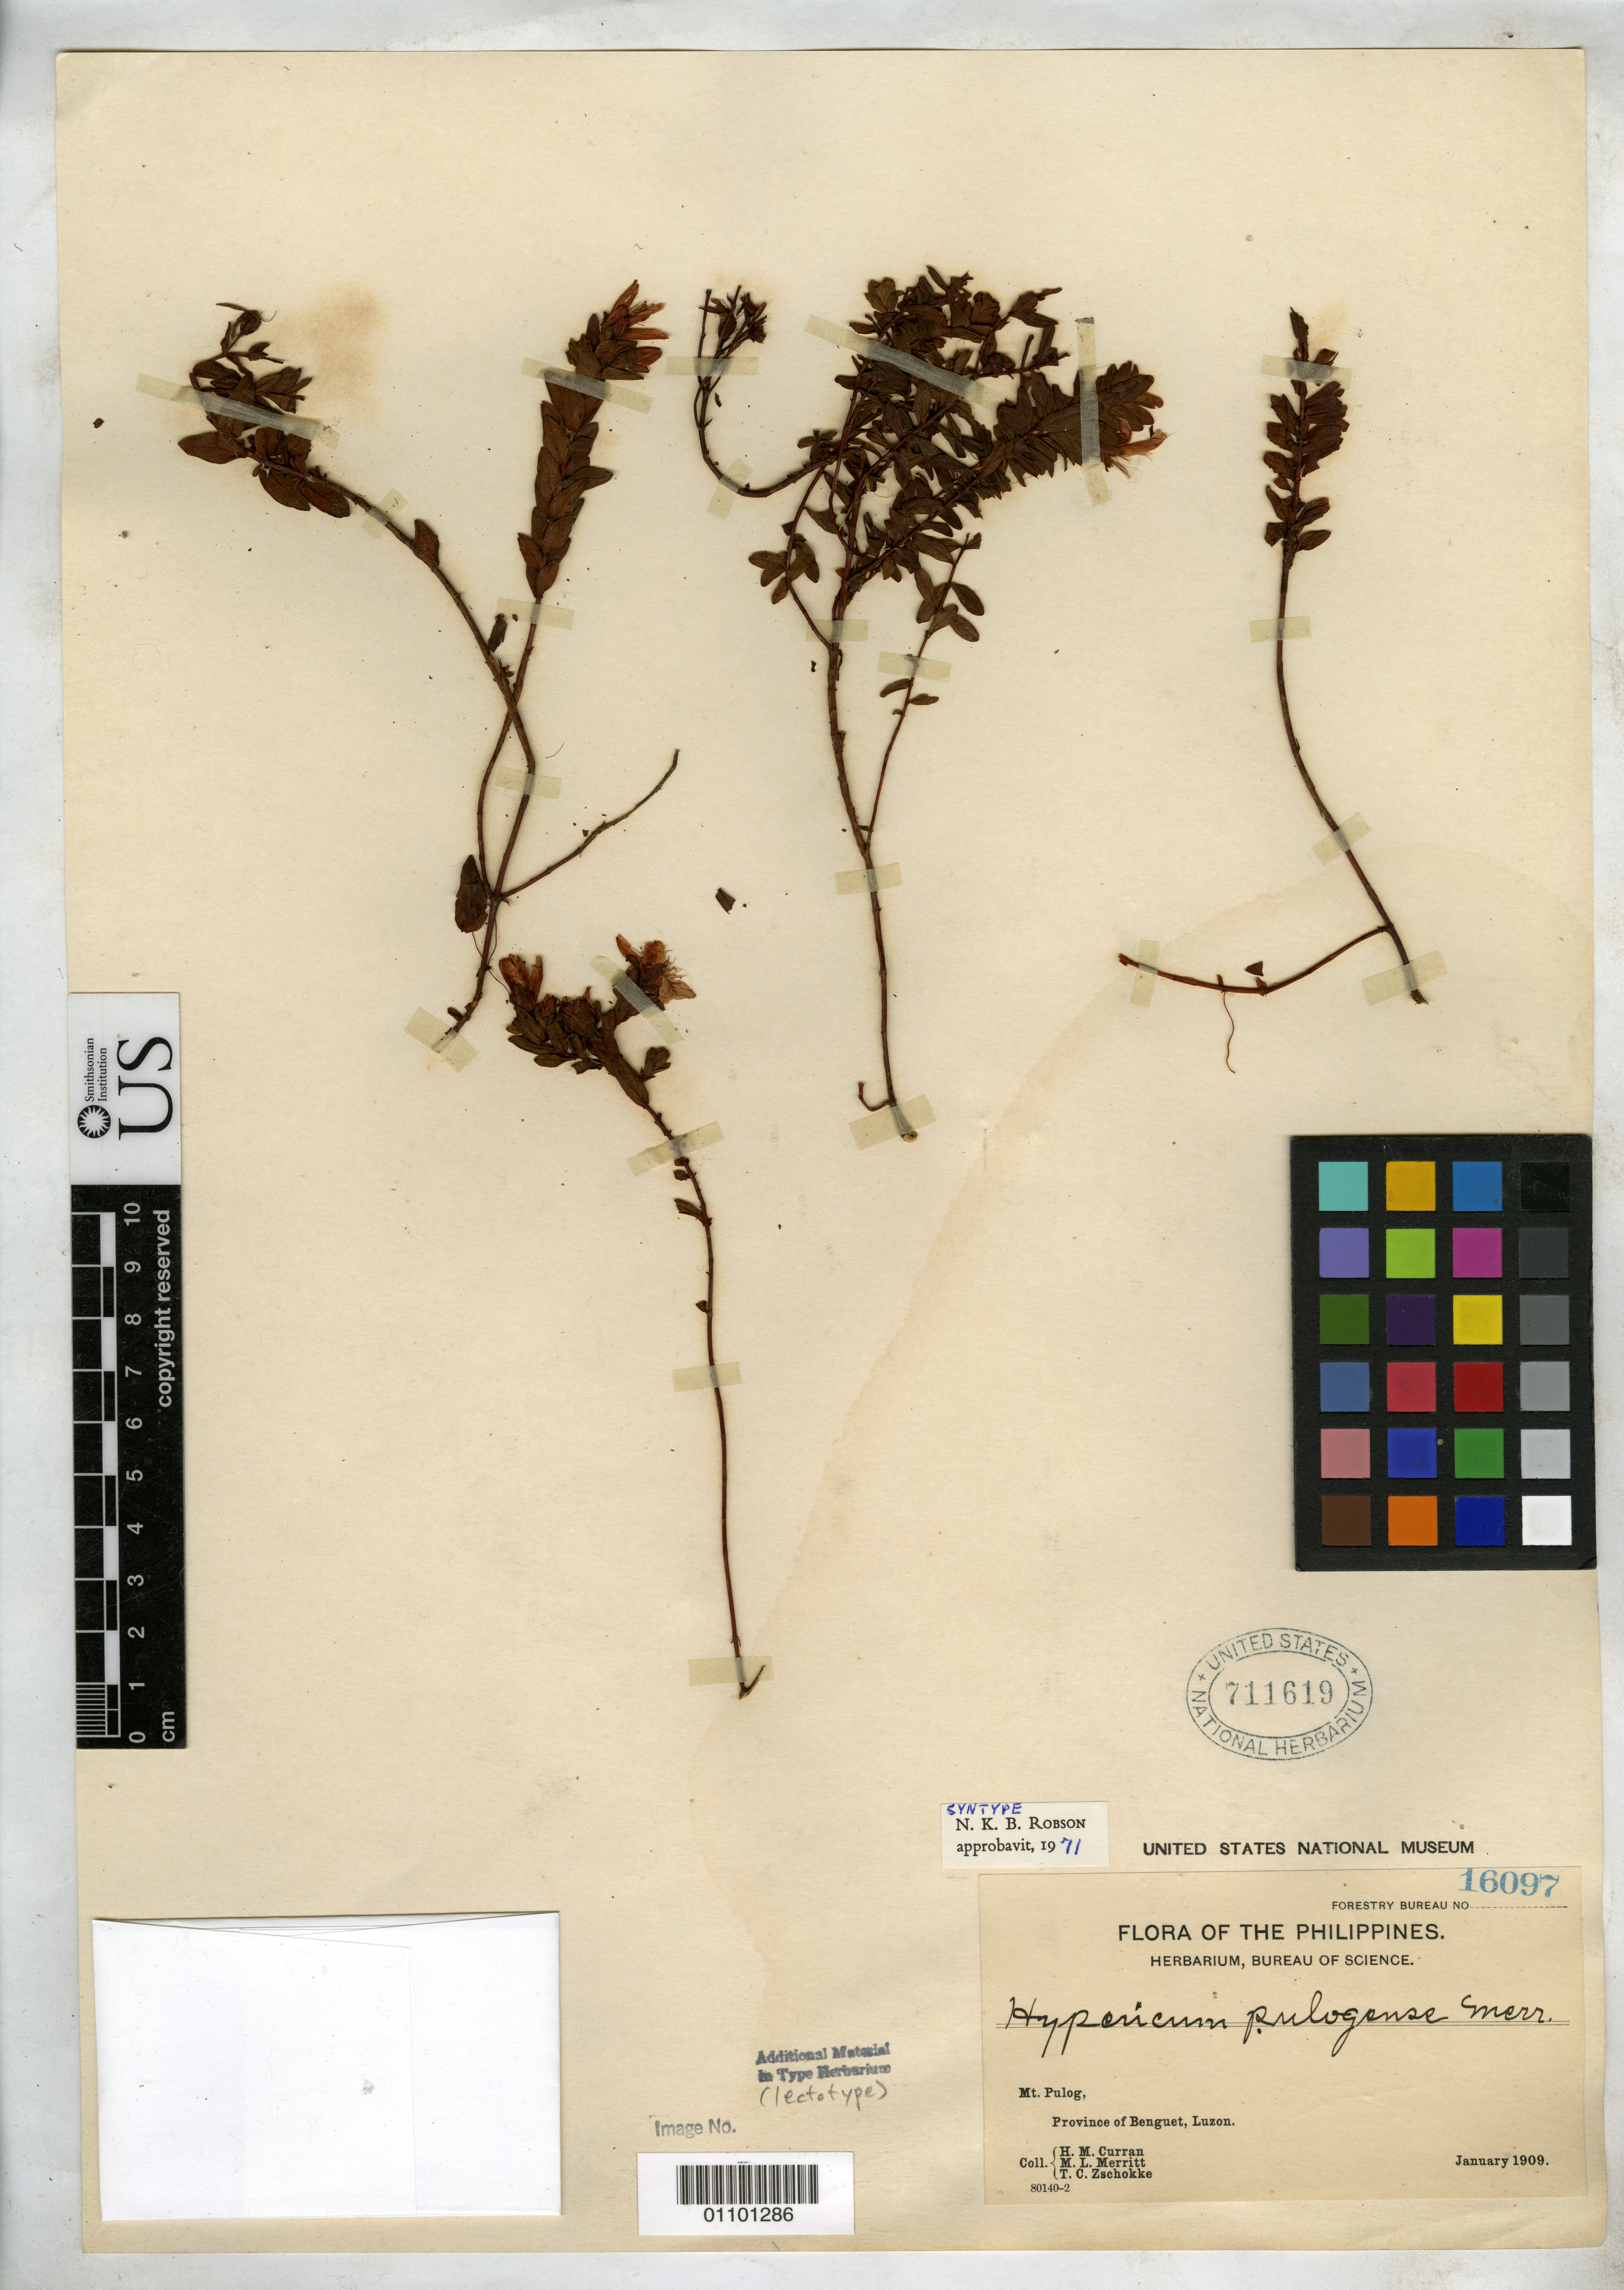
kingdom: Plantae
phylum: Tracheophyta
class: Magnoliopsida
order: Malpighiales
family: Hypericaceae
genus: Hypericum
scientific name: Hypericum pulogense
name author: Merr.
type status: Syntype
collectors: H. M. Curran, M. L. Merritt & T. C. Zschokke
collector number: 16097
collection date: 1909-01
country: Philippines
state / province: Cordillera (Administrative Region)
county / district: Benguet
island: Luzon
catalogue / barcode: US 711619